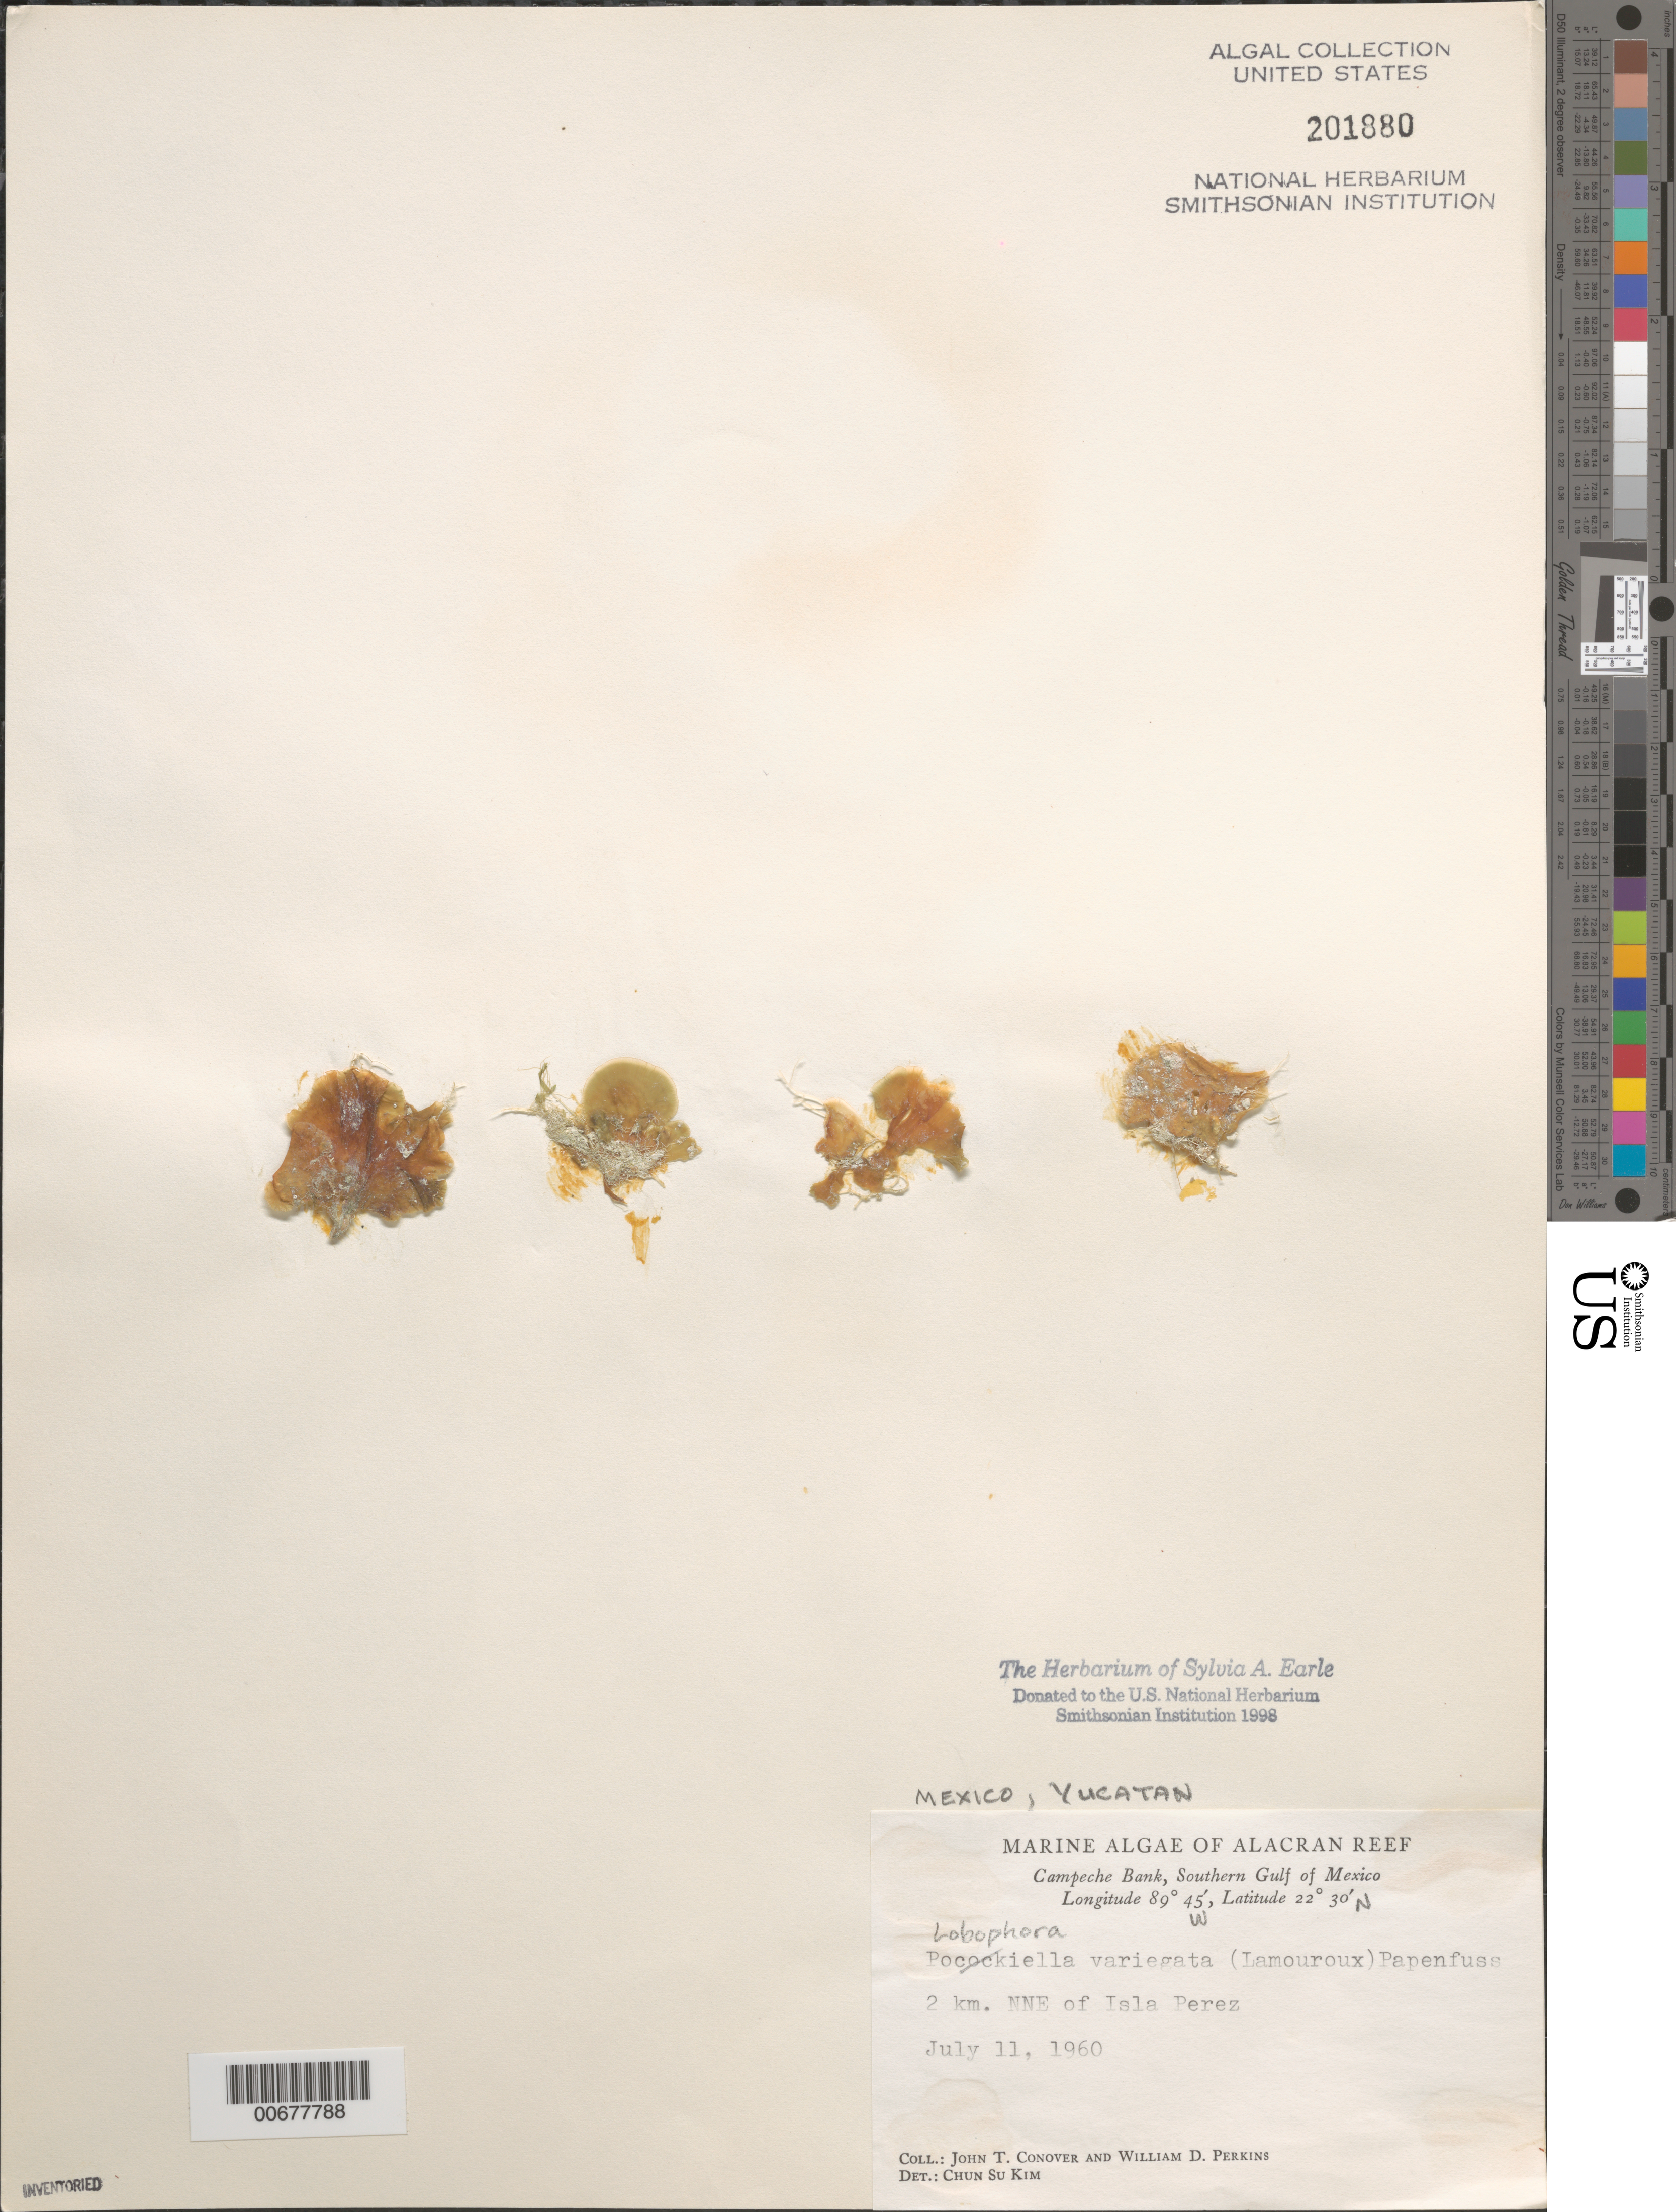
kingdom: Chromista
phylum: Ochrophyta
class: Phaeophyceae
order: Dictyotales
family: Dictyotaceae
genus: Lobophora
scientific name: Lobophora variegata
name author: (J.V.Lamouroux) Womersley & E.C. Oliveira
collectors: J. T. Conover & W. D. Perkins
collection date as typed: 11 Jul 1960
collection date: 1960-07-11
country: Mexico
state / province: Yucatán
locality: Alacran Reef, Campeche Bank, 2 km north northeast of Isla Perez, southern Gulf of Mexico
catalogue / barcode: US 201880